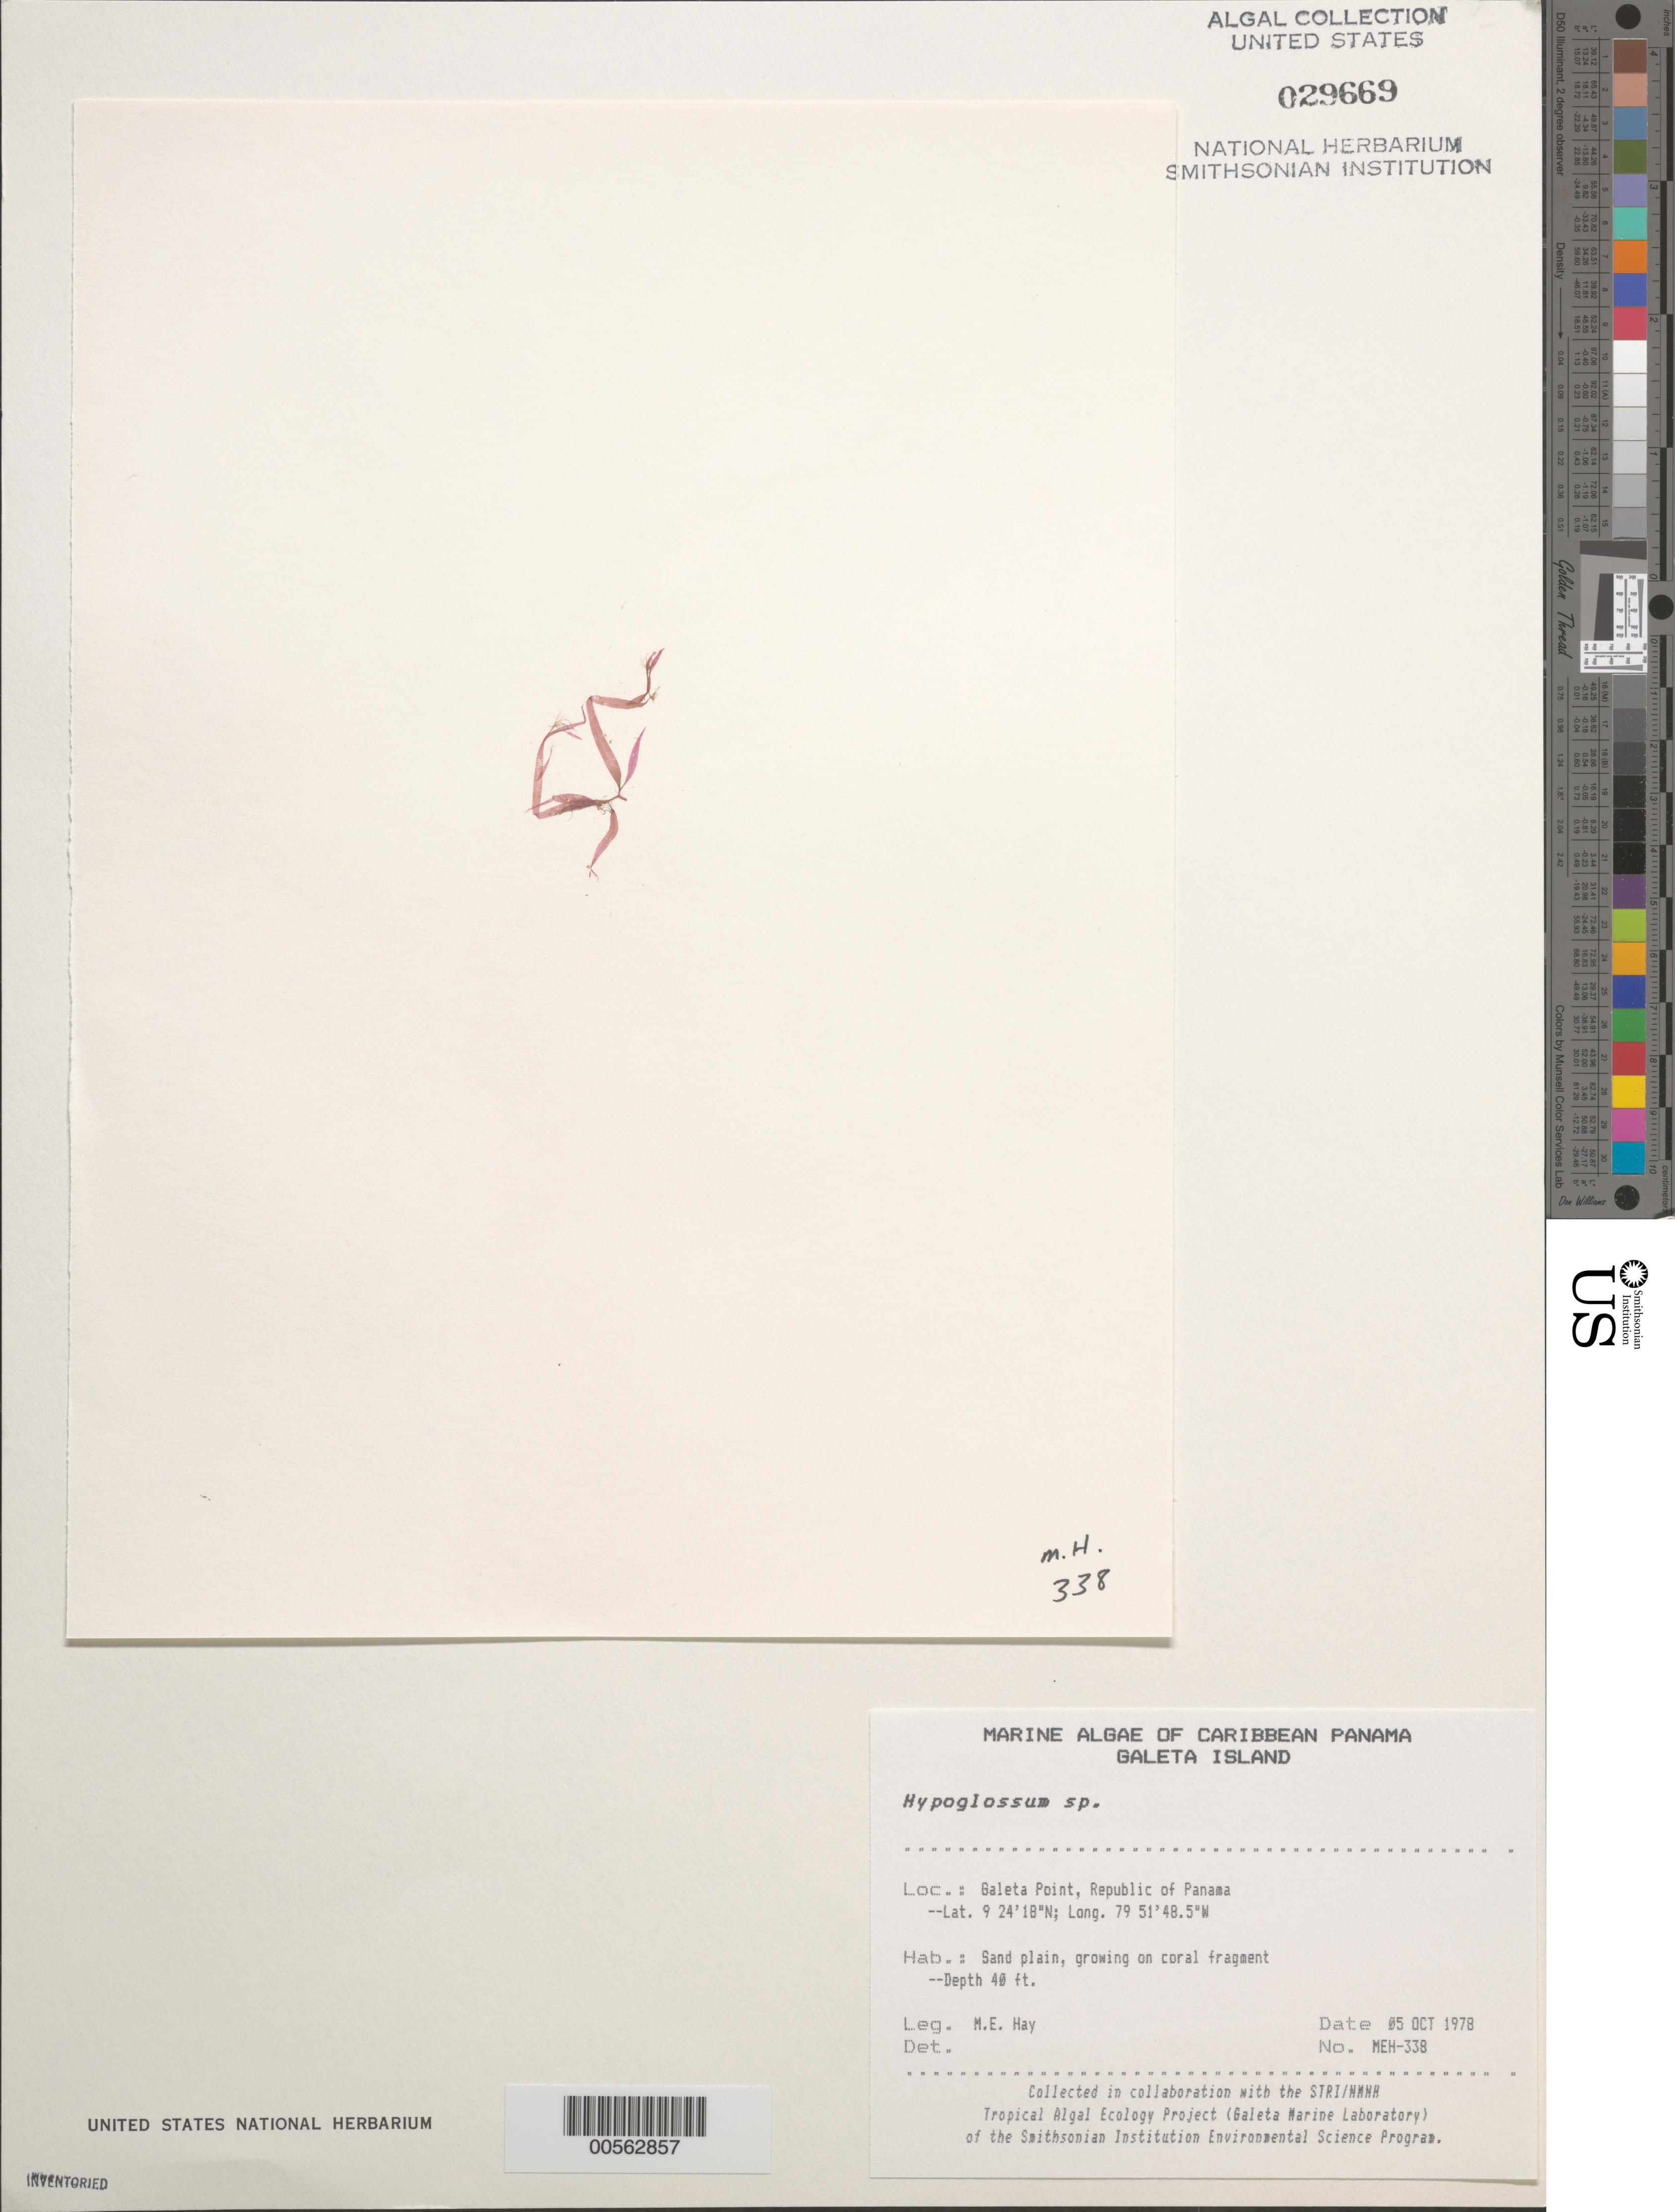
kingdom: Plantae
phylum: Rhodophyta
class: Florideophyceae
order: Ceramiales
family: Delesseriaceae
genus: Hypoglossum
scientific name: Hypoglossum sp.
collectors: M. E. Hay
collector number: MEH-338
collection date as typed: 05 Oct 1978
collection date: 1978-10-05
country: Panama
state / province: Colón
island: Galeta Island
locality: Galeta Point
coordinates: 9 24' 18" N, 79 51' 48.5" W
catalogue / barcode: US 29669